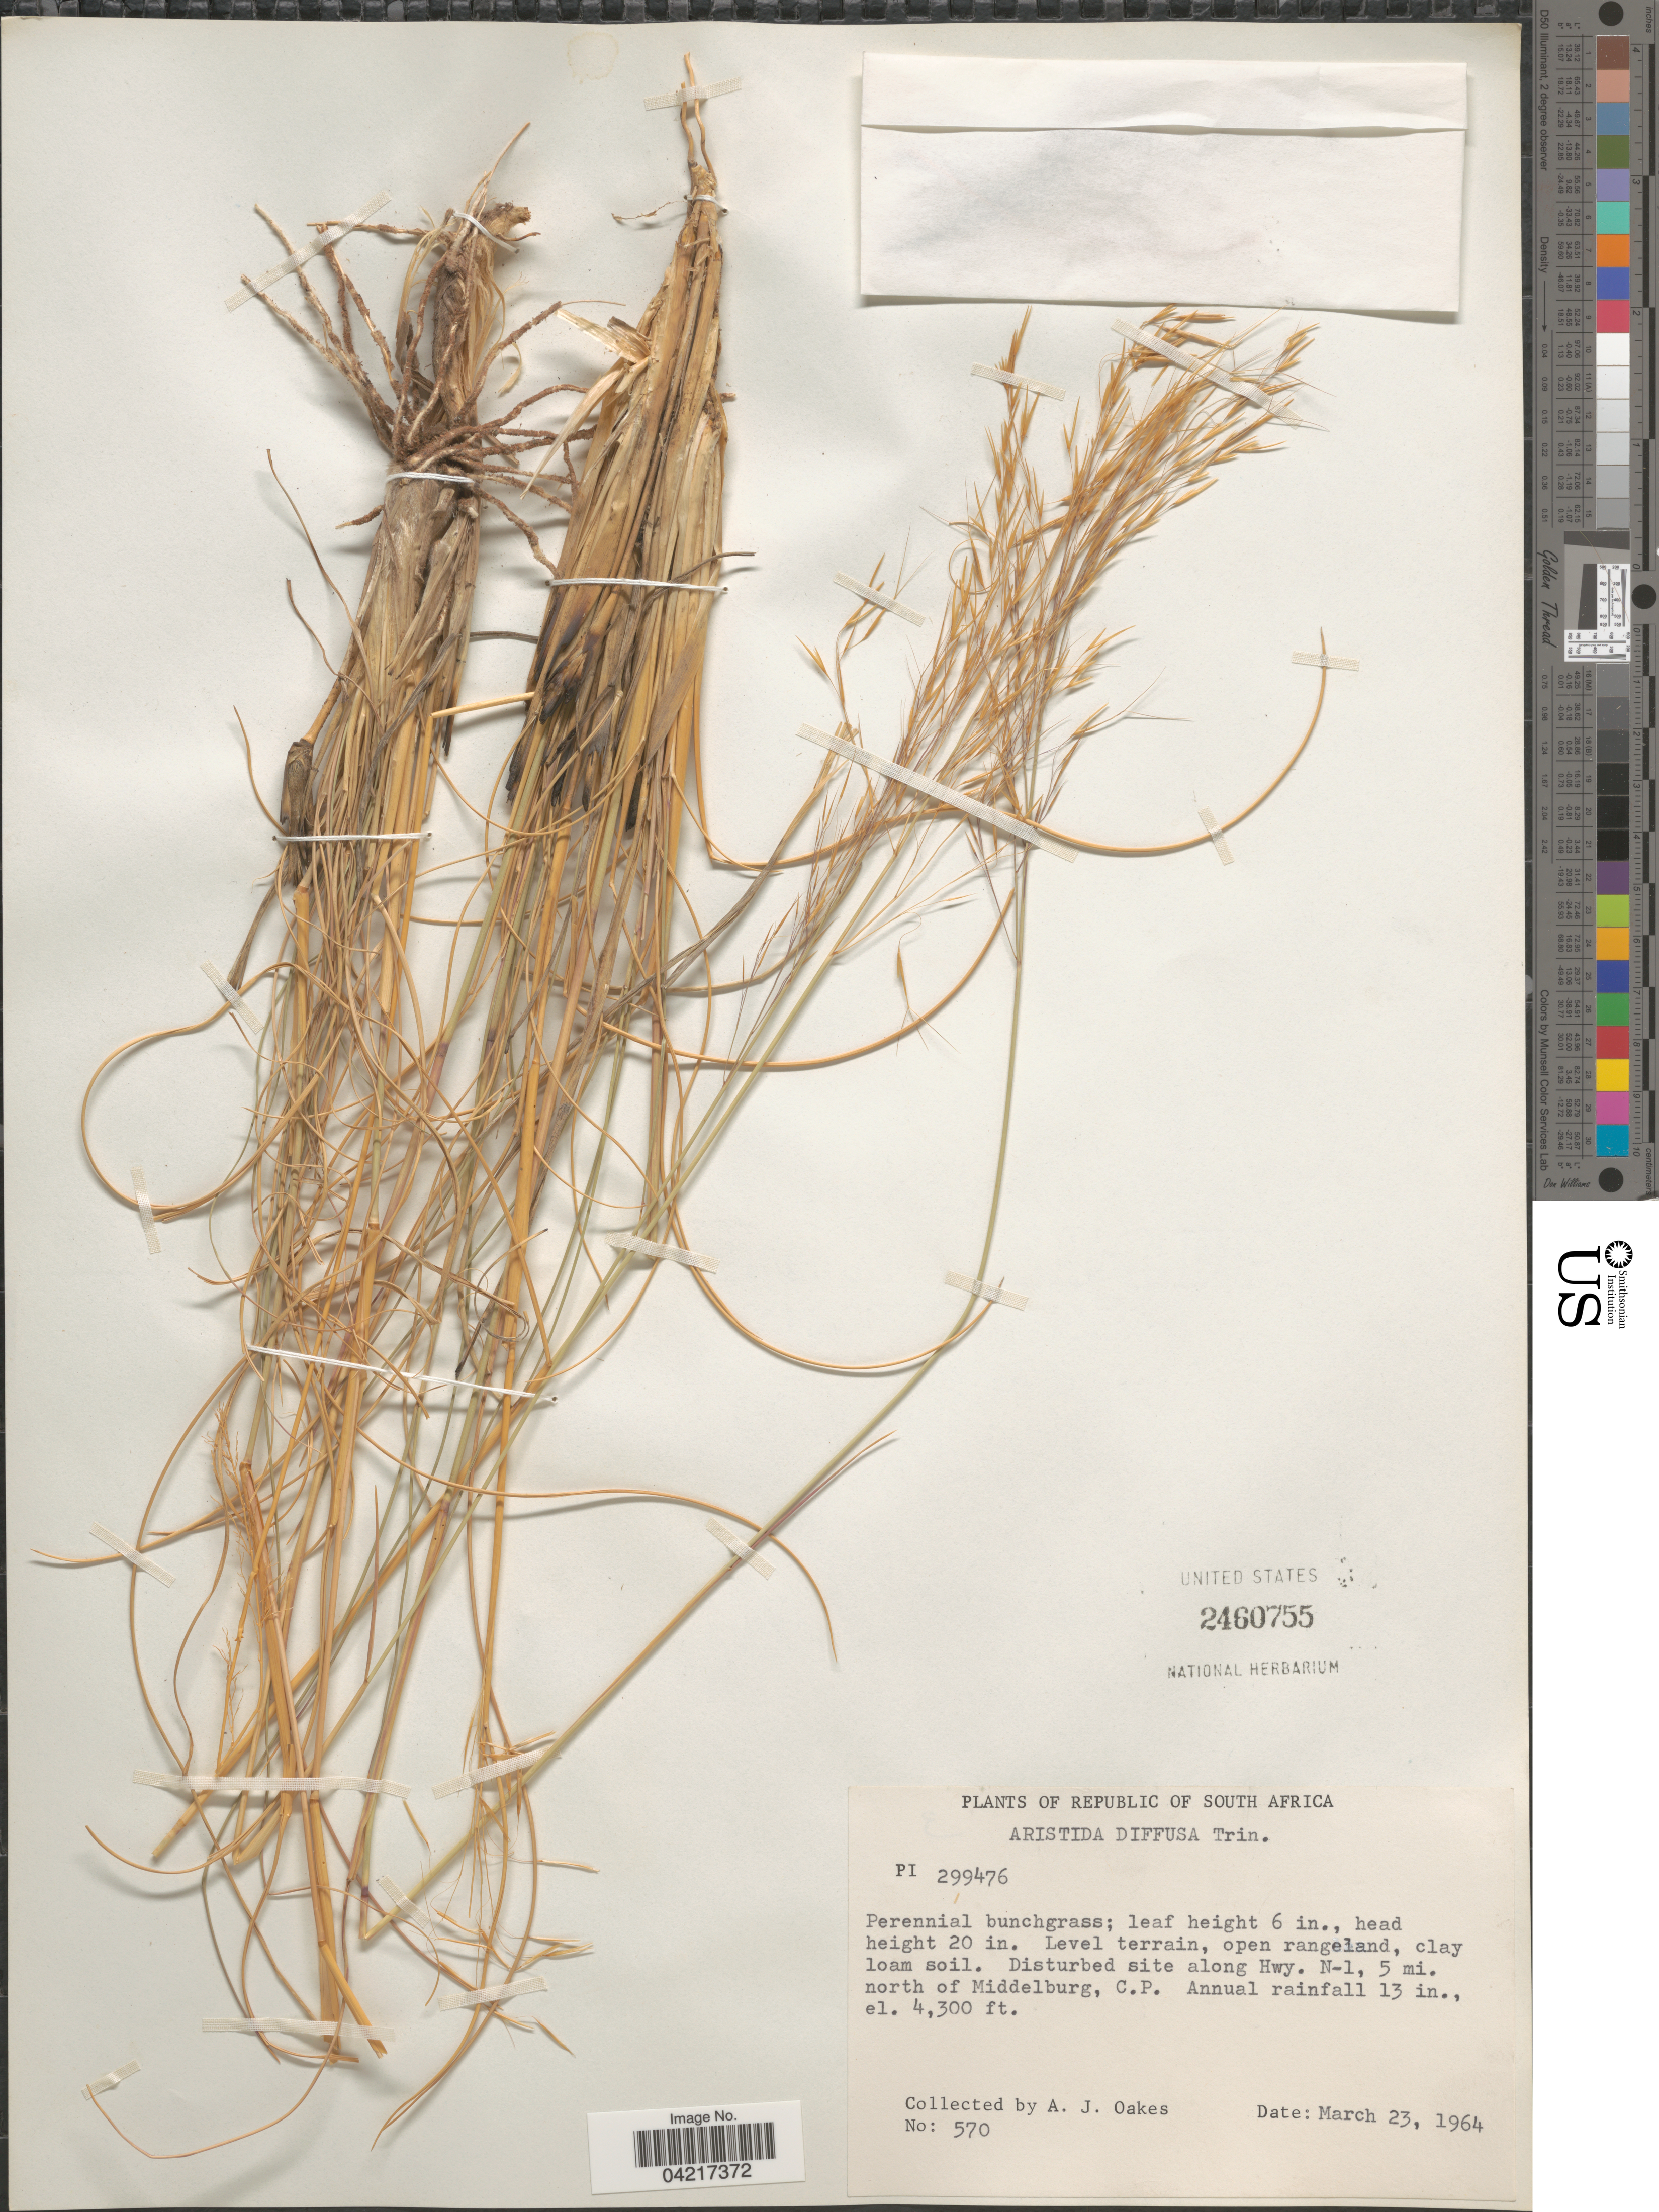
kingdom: Plantae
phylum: Tracheophyta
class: Liliopsida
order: Poales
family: Poaceae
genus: Aristida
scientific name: Aristida diffusa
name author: Trin.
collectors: A. Oakes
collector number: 570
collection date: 1964-03-23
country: South Africa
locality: Republic of South Africa. Disturbed site along Hwy. N-1, 5 mi. north of Middelburg, C.P.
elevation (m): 1311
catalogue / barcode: US 2460755